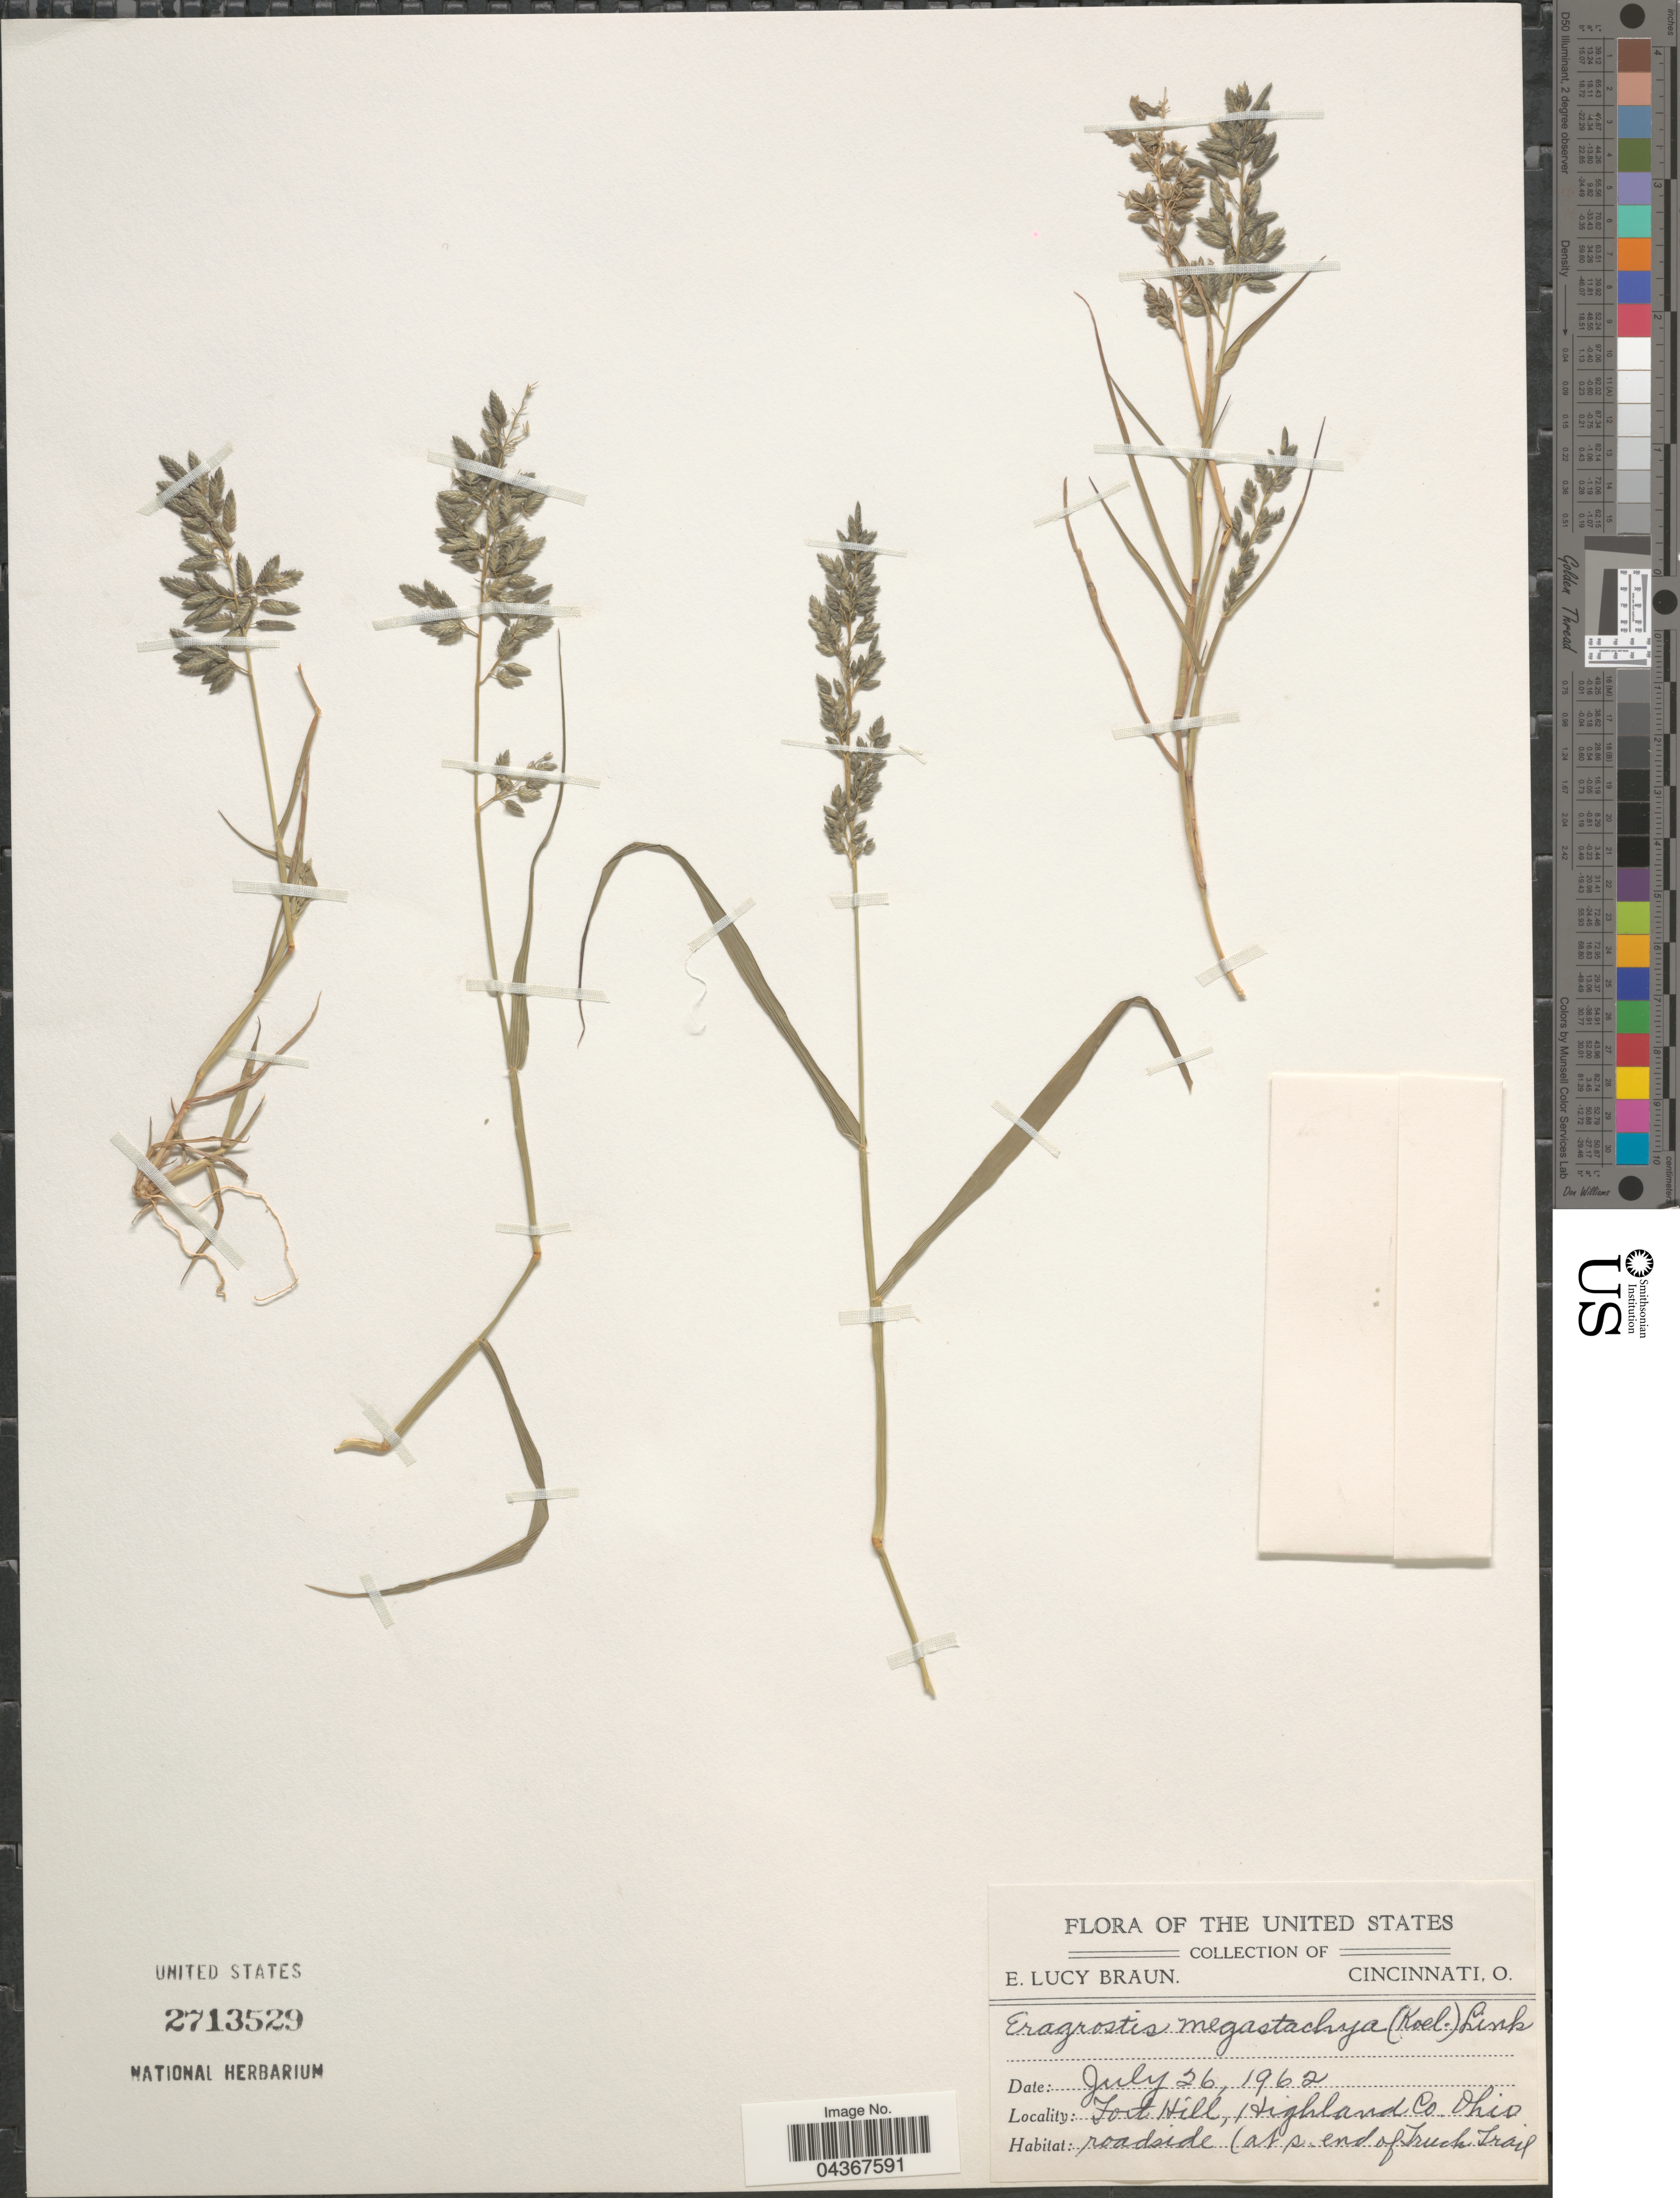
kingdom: Plantae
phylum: Tracheophyta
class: Liliopsida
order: Poales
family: Poaceae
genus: Eragrostis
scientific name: Eragrostis cilianensis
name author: (Bellardi) Vignolo ex Janch.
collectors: E. L. Braun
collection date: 1962-07-26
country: United States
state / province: Ohio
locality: Fort Hill, Highland Co. Roadside (at s. end of Truck Trail).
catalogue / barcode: US 2713529